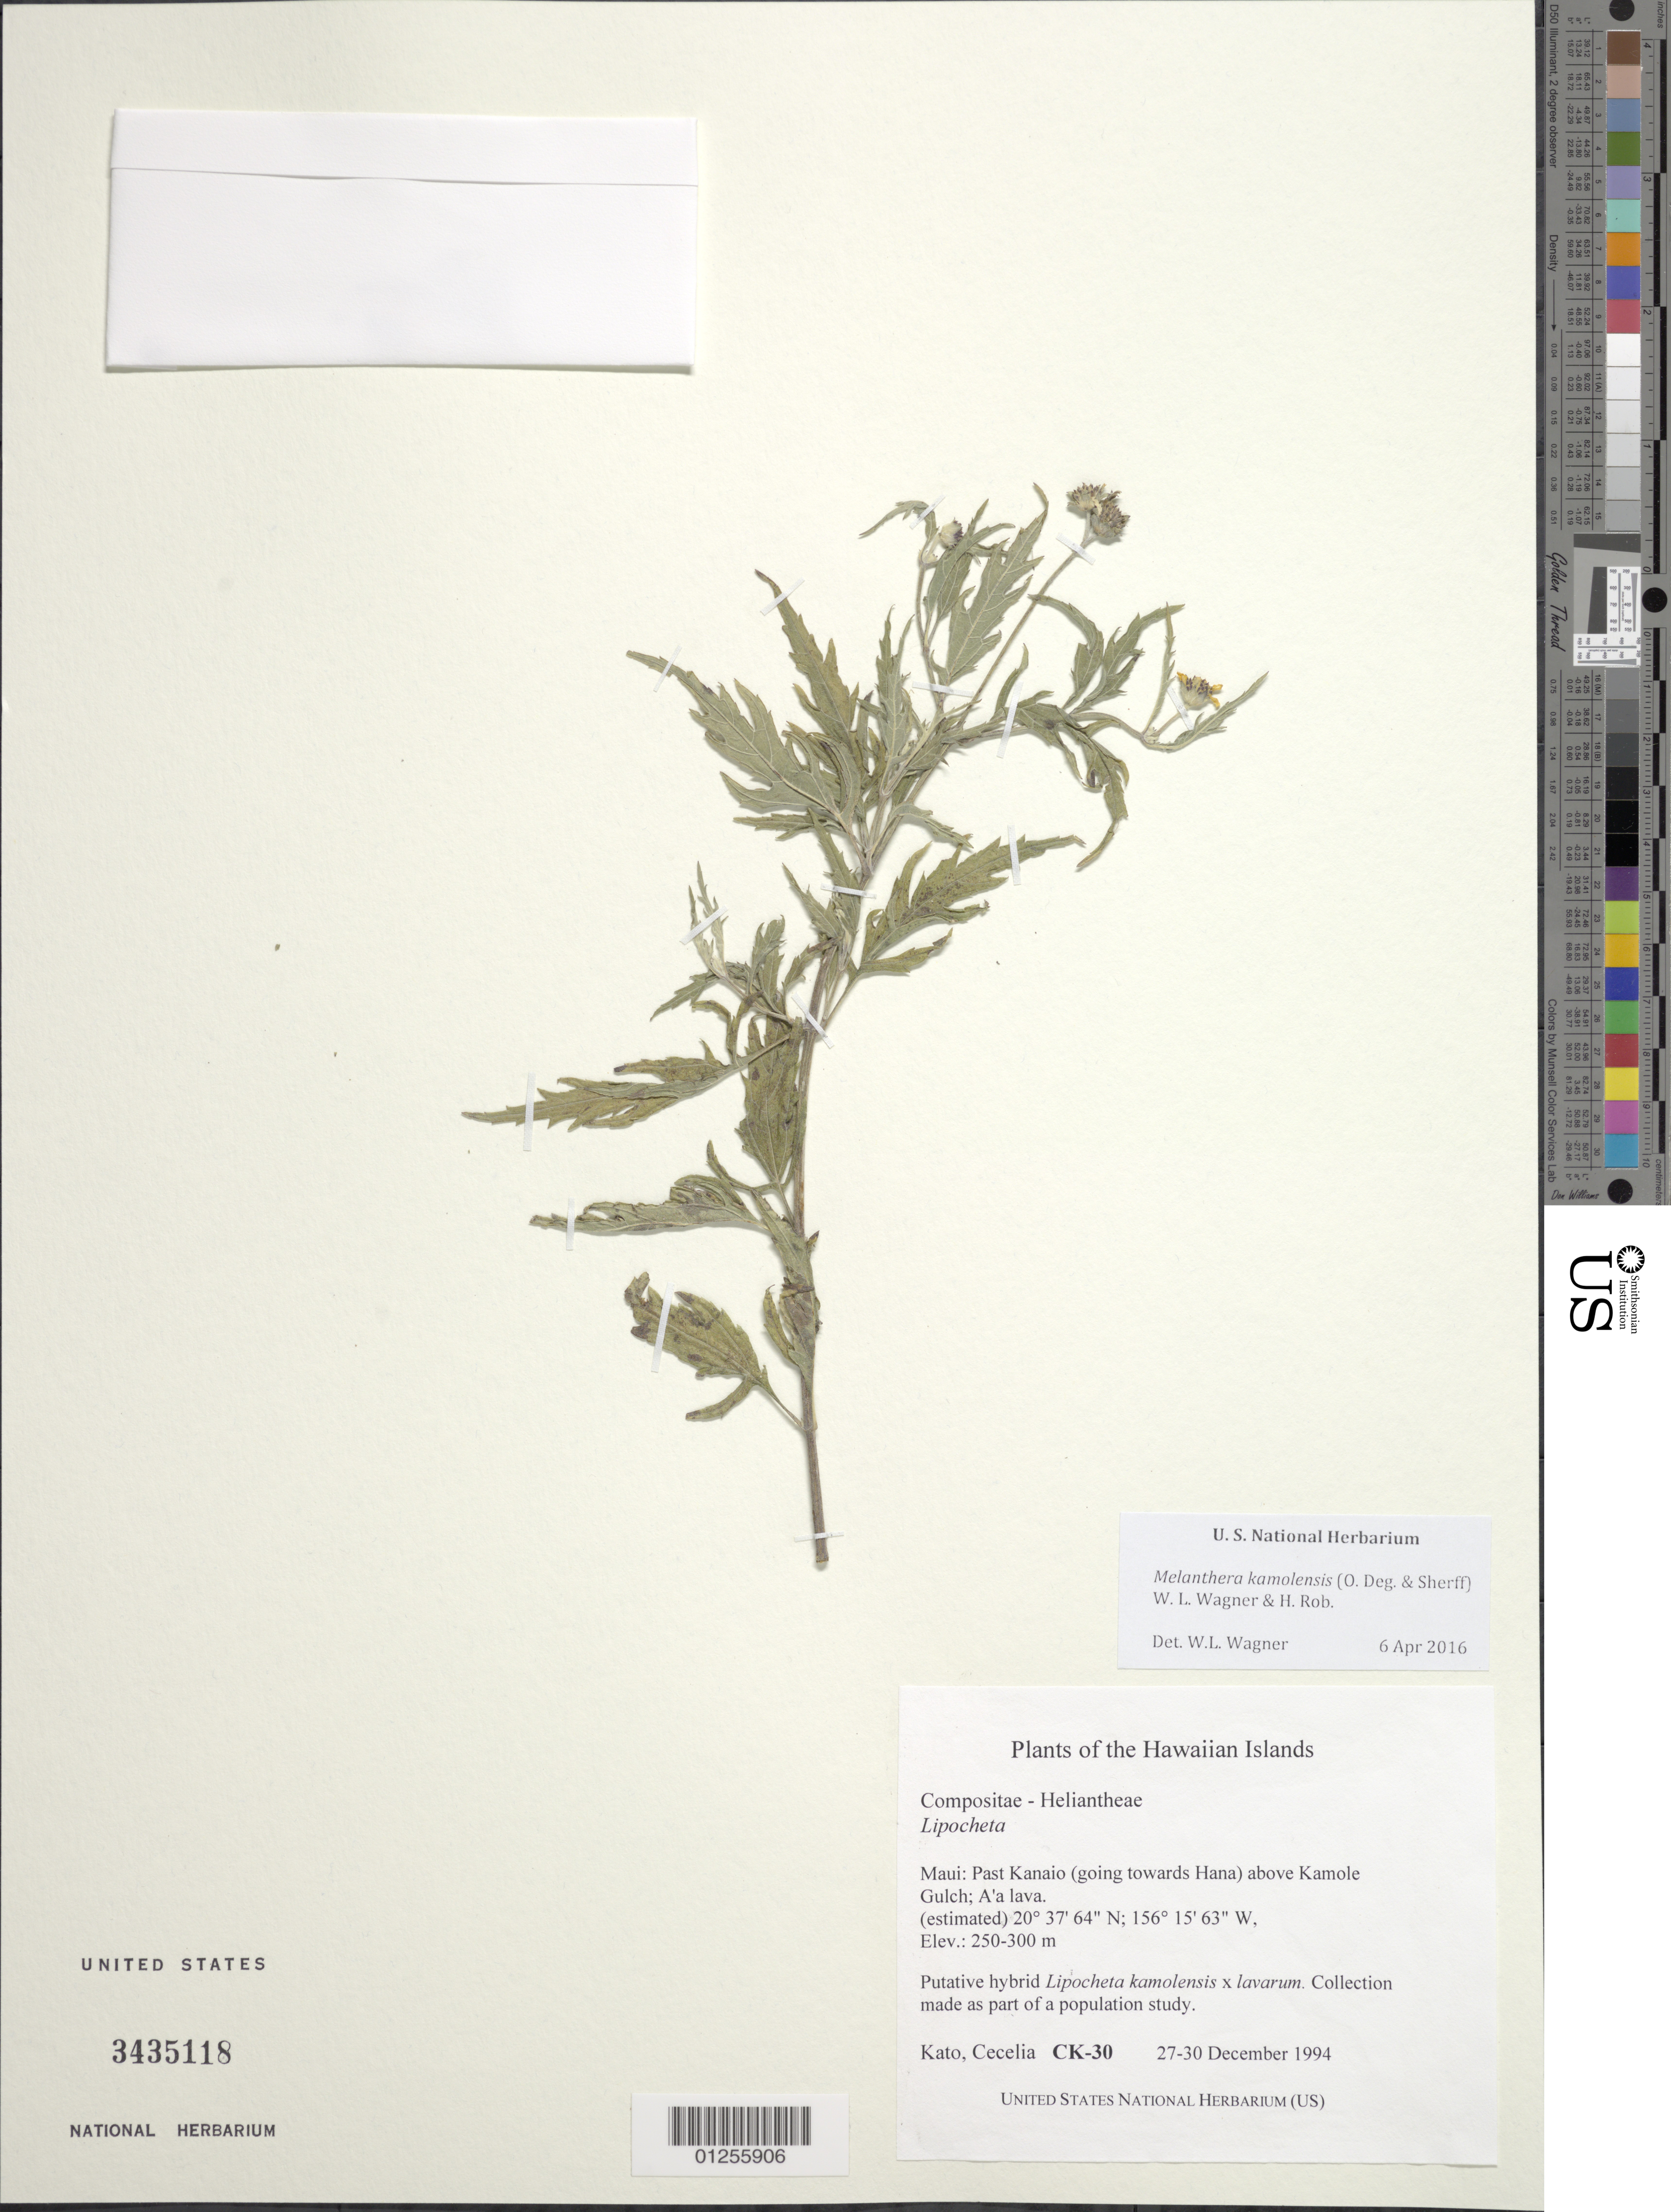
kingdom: Plantae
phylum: Tracheophyta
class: Magnoliopsida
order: Asterales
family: Asteraceae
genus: Wollastonia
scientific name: Wollastonia kamolensis x W. lavarum (Gaudich.) Orchard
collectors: C. Kato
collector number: CK-30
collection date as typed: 27 - 30 Dec 1994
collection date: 1994-12-27/1994-12-30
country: United States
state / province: Hawaii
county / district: Maui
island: Maui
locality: Past Kanaio (going towards Hana) above Kamole Gulch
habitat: A'a lava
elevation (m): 250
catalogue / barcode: US 3435118